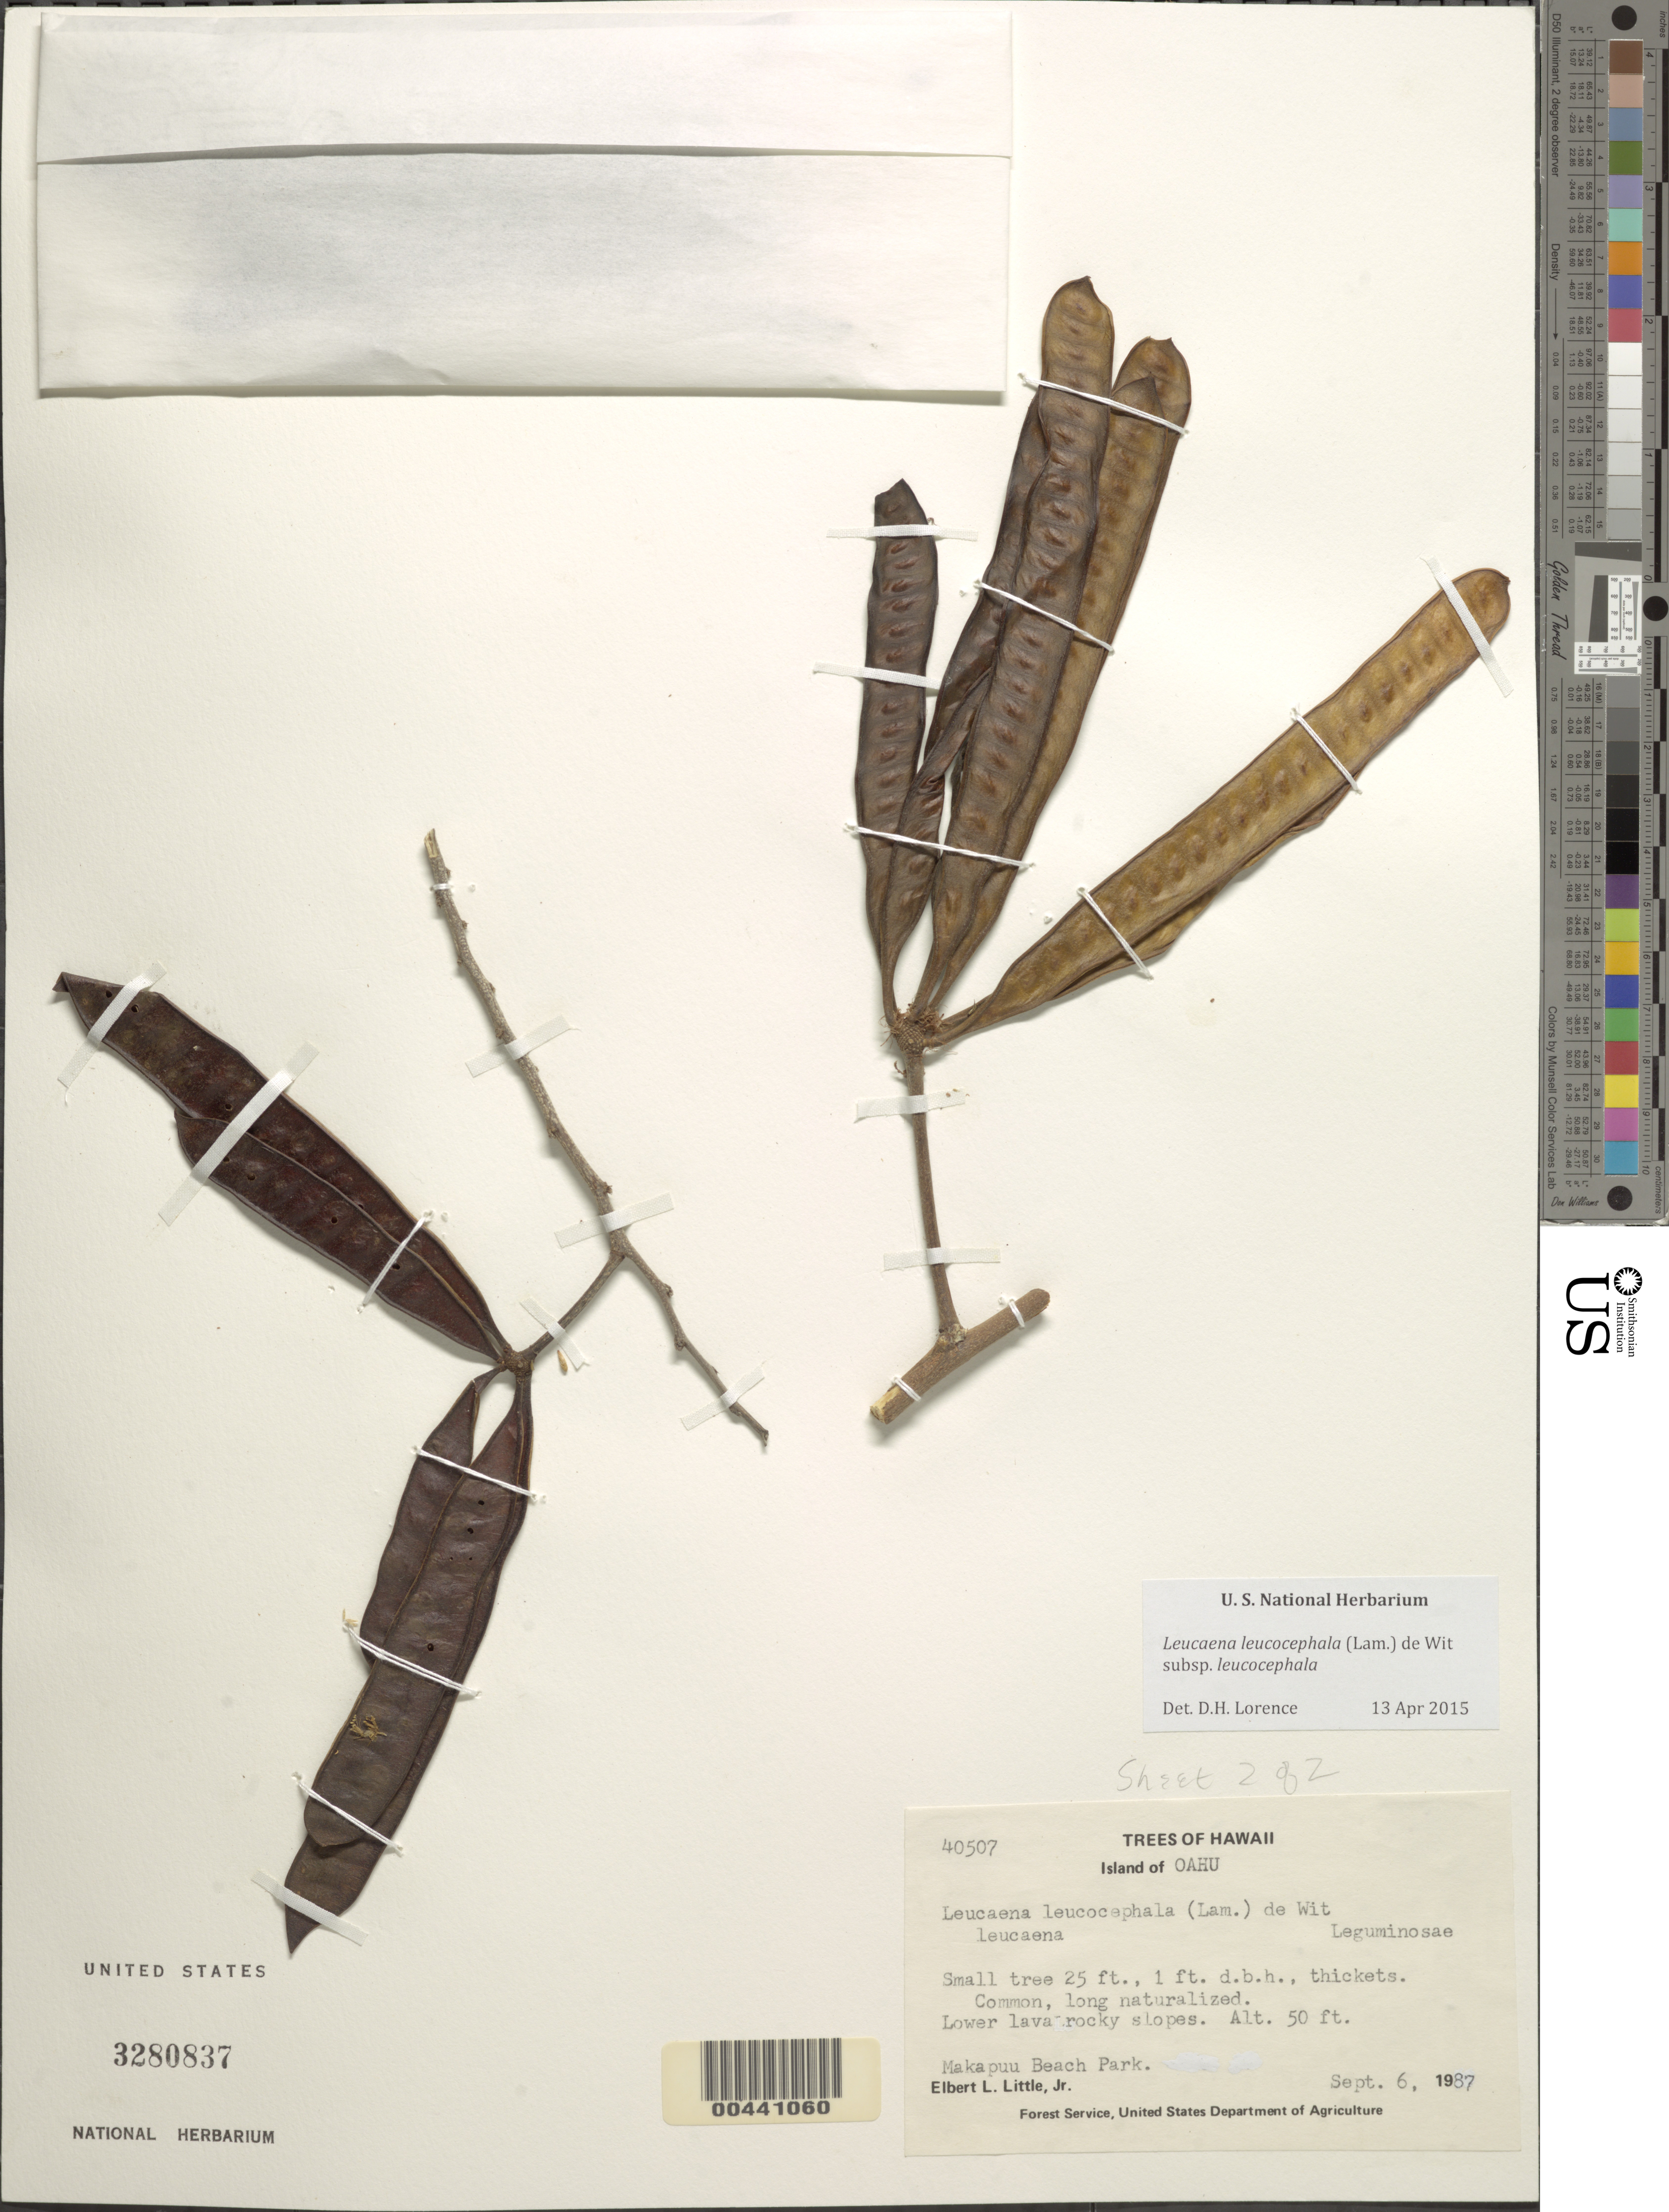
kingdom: Plantae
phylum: Tracheophyta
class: Magnoliopsida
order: Fabales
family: Fabaceae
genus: Leucaena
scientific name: Leucaena leucocephala subsp. leucocephala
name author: (Lam.) de Wit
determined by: Lorence, David H., (PTBG), National Tropical Botanical Garden (UNITED STATES)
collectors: E. L. Little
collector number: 40507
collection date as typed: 6 Sep 1987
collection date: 1987-09-06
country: United States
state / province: Hawaii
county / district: Honolulu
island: Oahu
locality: Makapuu Beach Park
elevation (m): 15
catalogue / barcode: US 3280837